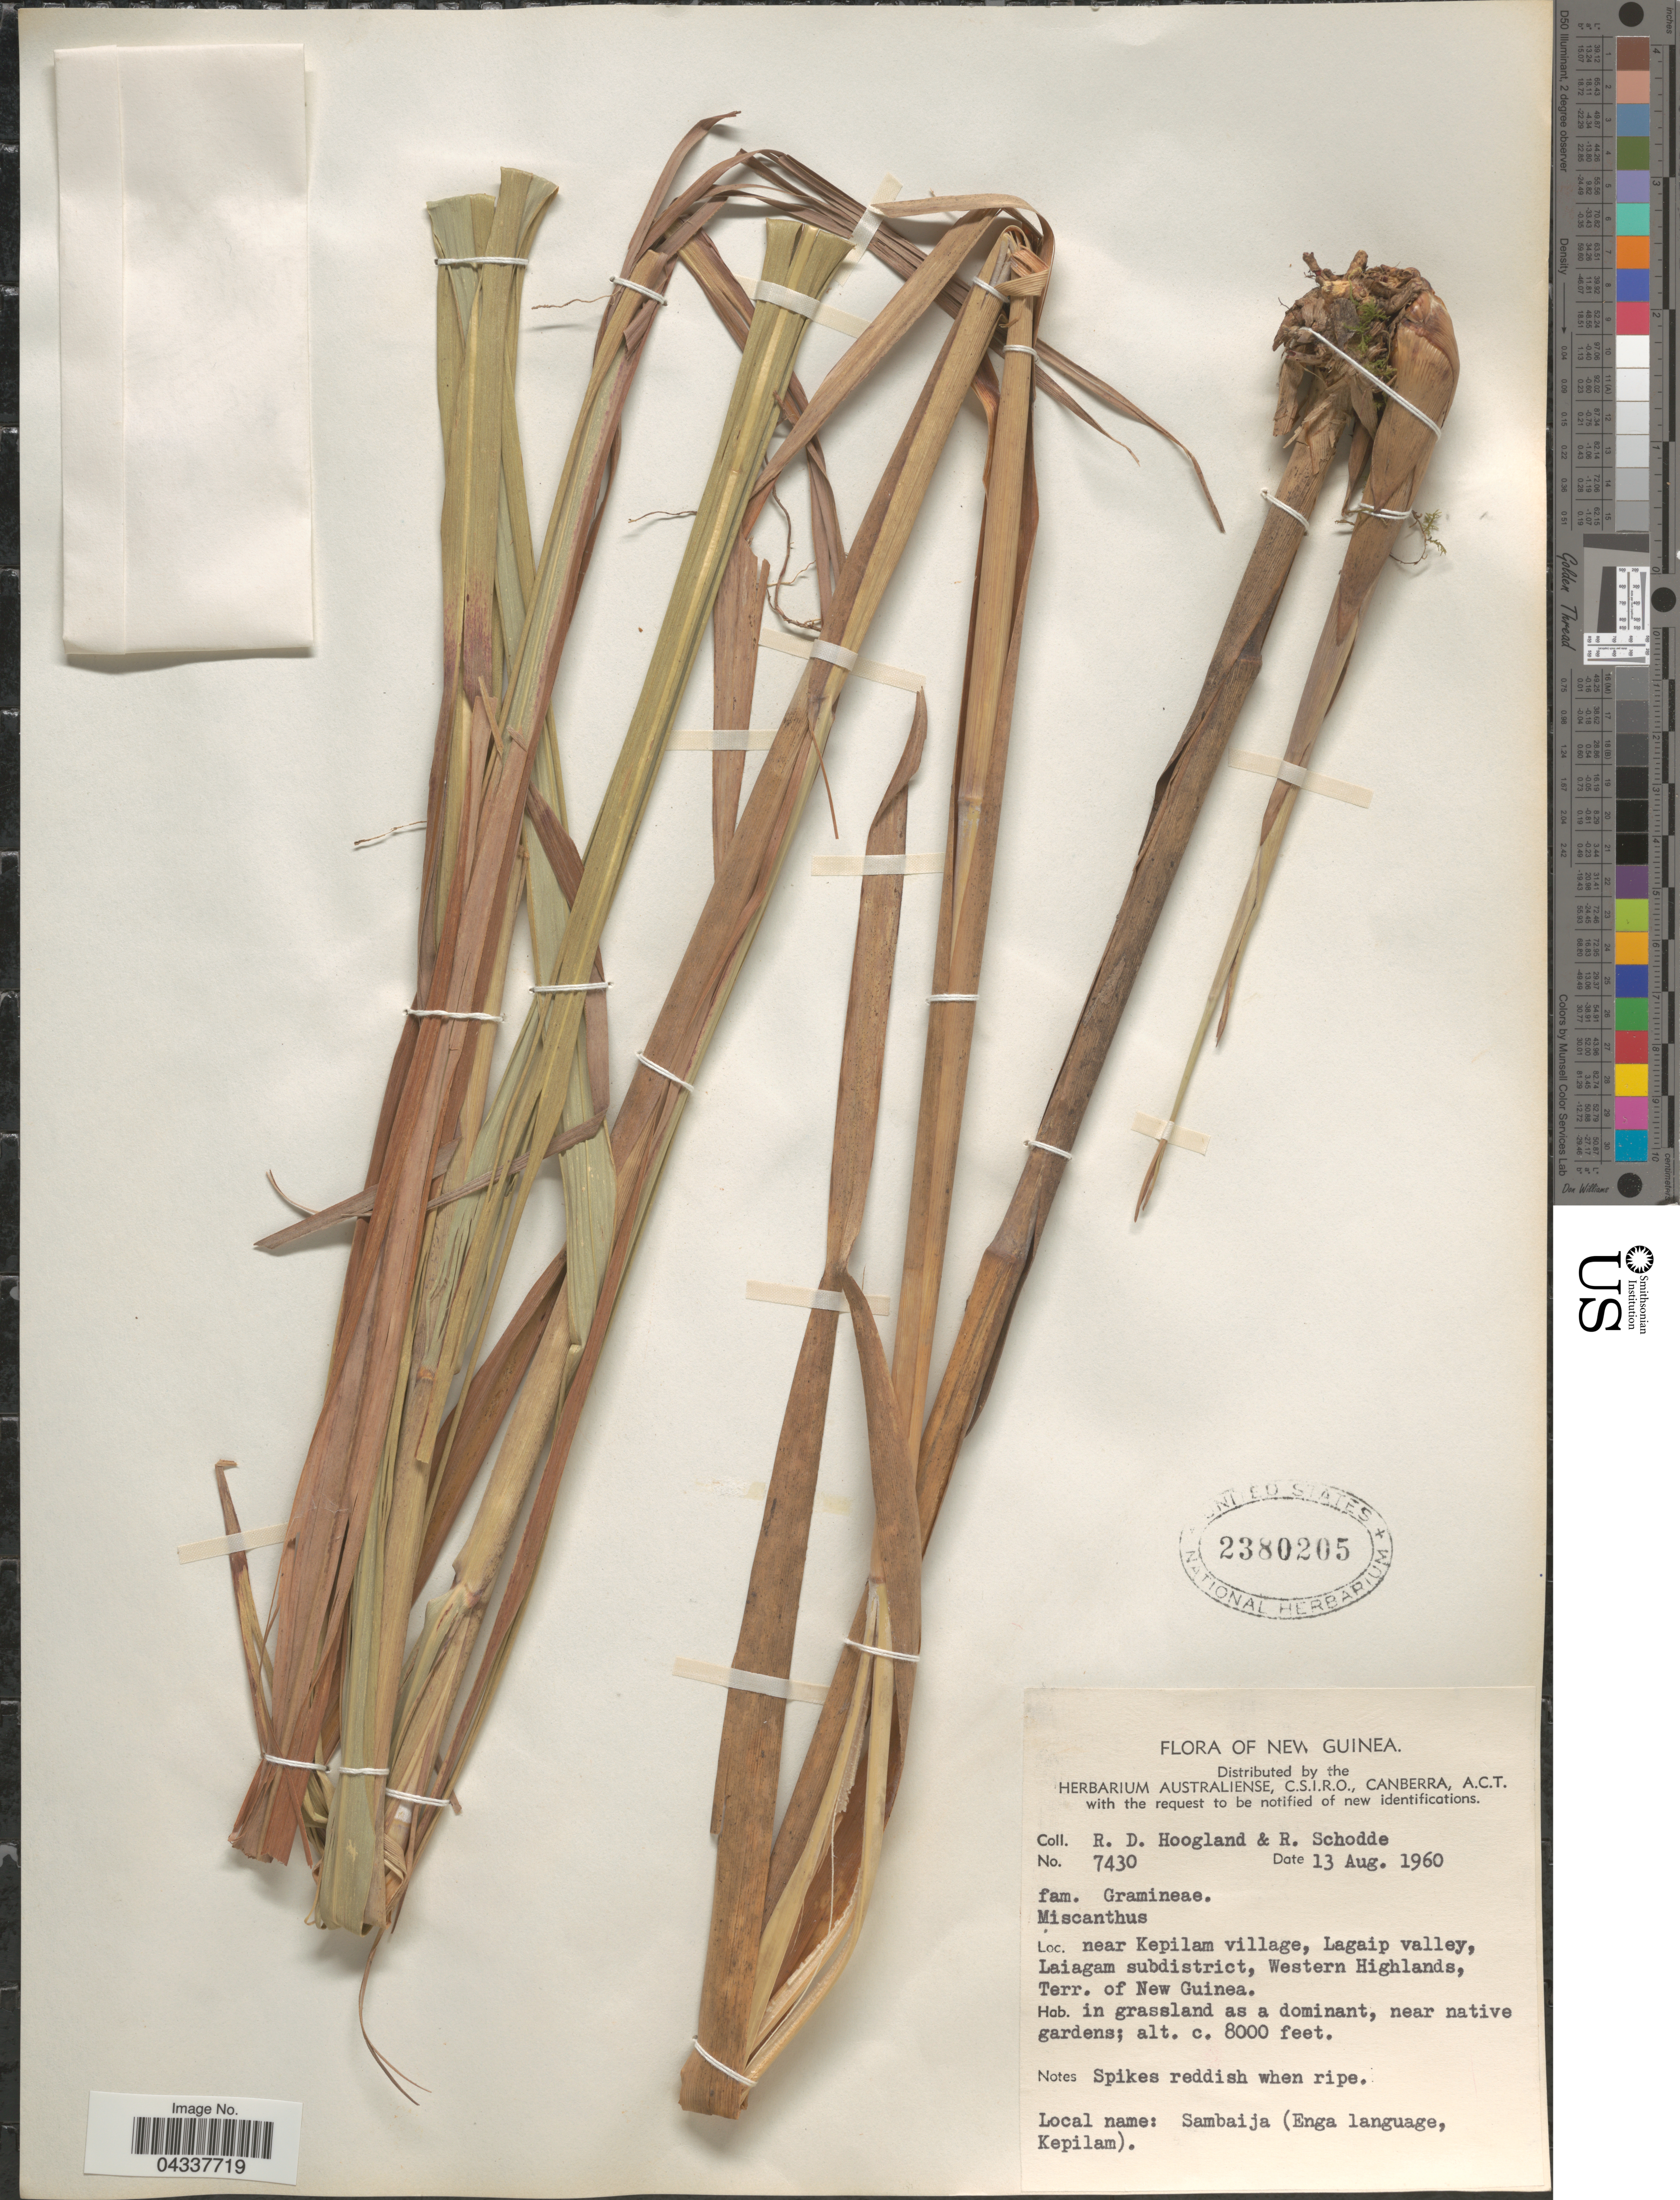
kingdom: Plantae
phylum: Tracheophyta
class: Liliopsida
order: Poales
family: Poaceae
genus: Miscanthus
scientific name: Miscanthus sp.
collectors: R. D. Hoogland & R. Schodde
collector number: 7430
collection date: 1960-08-13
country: Papua New Guinea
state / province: Western Highlands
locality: Near Kepilam village, Lagaip valley, Laiagam subdistrict, Western Highlands, Terr. of New Guinea.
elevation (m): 2438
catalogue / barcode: US 2380205